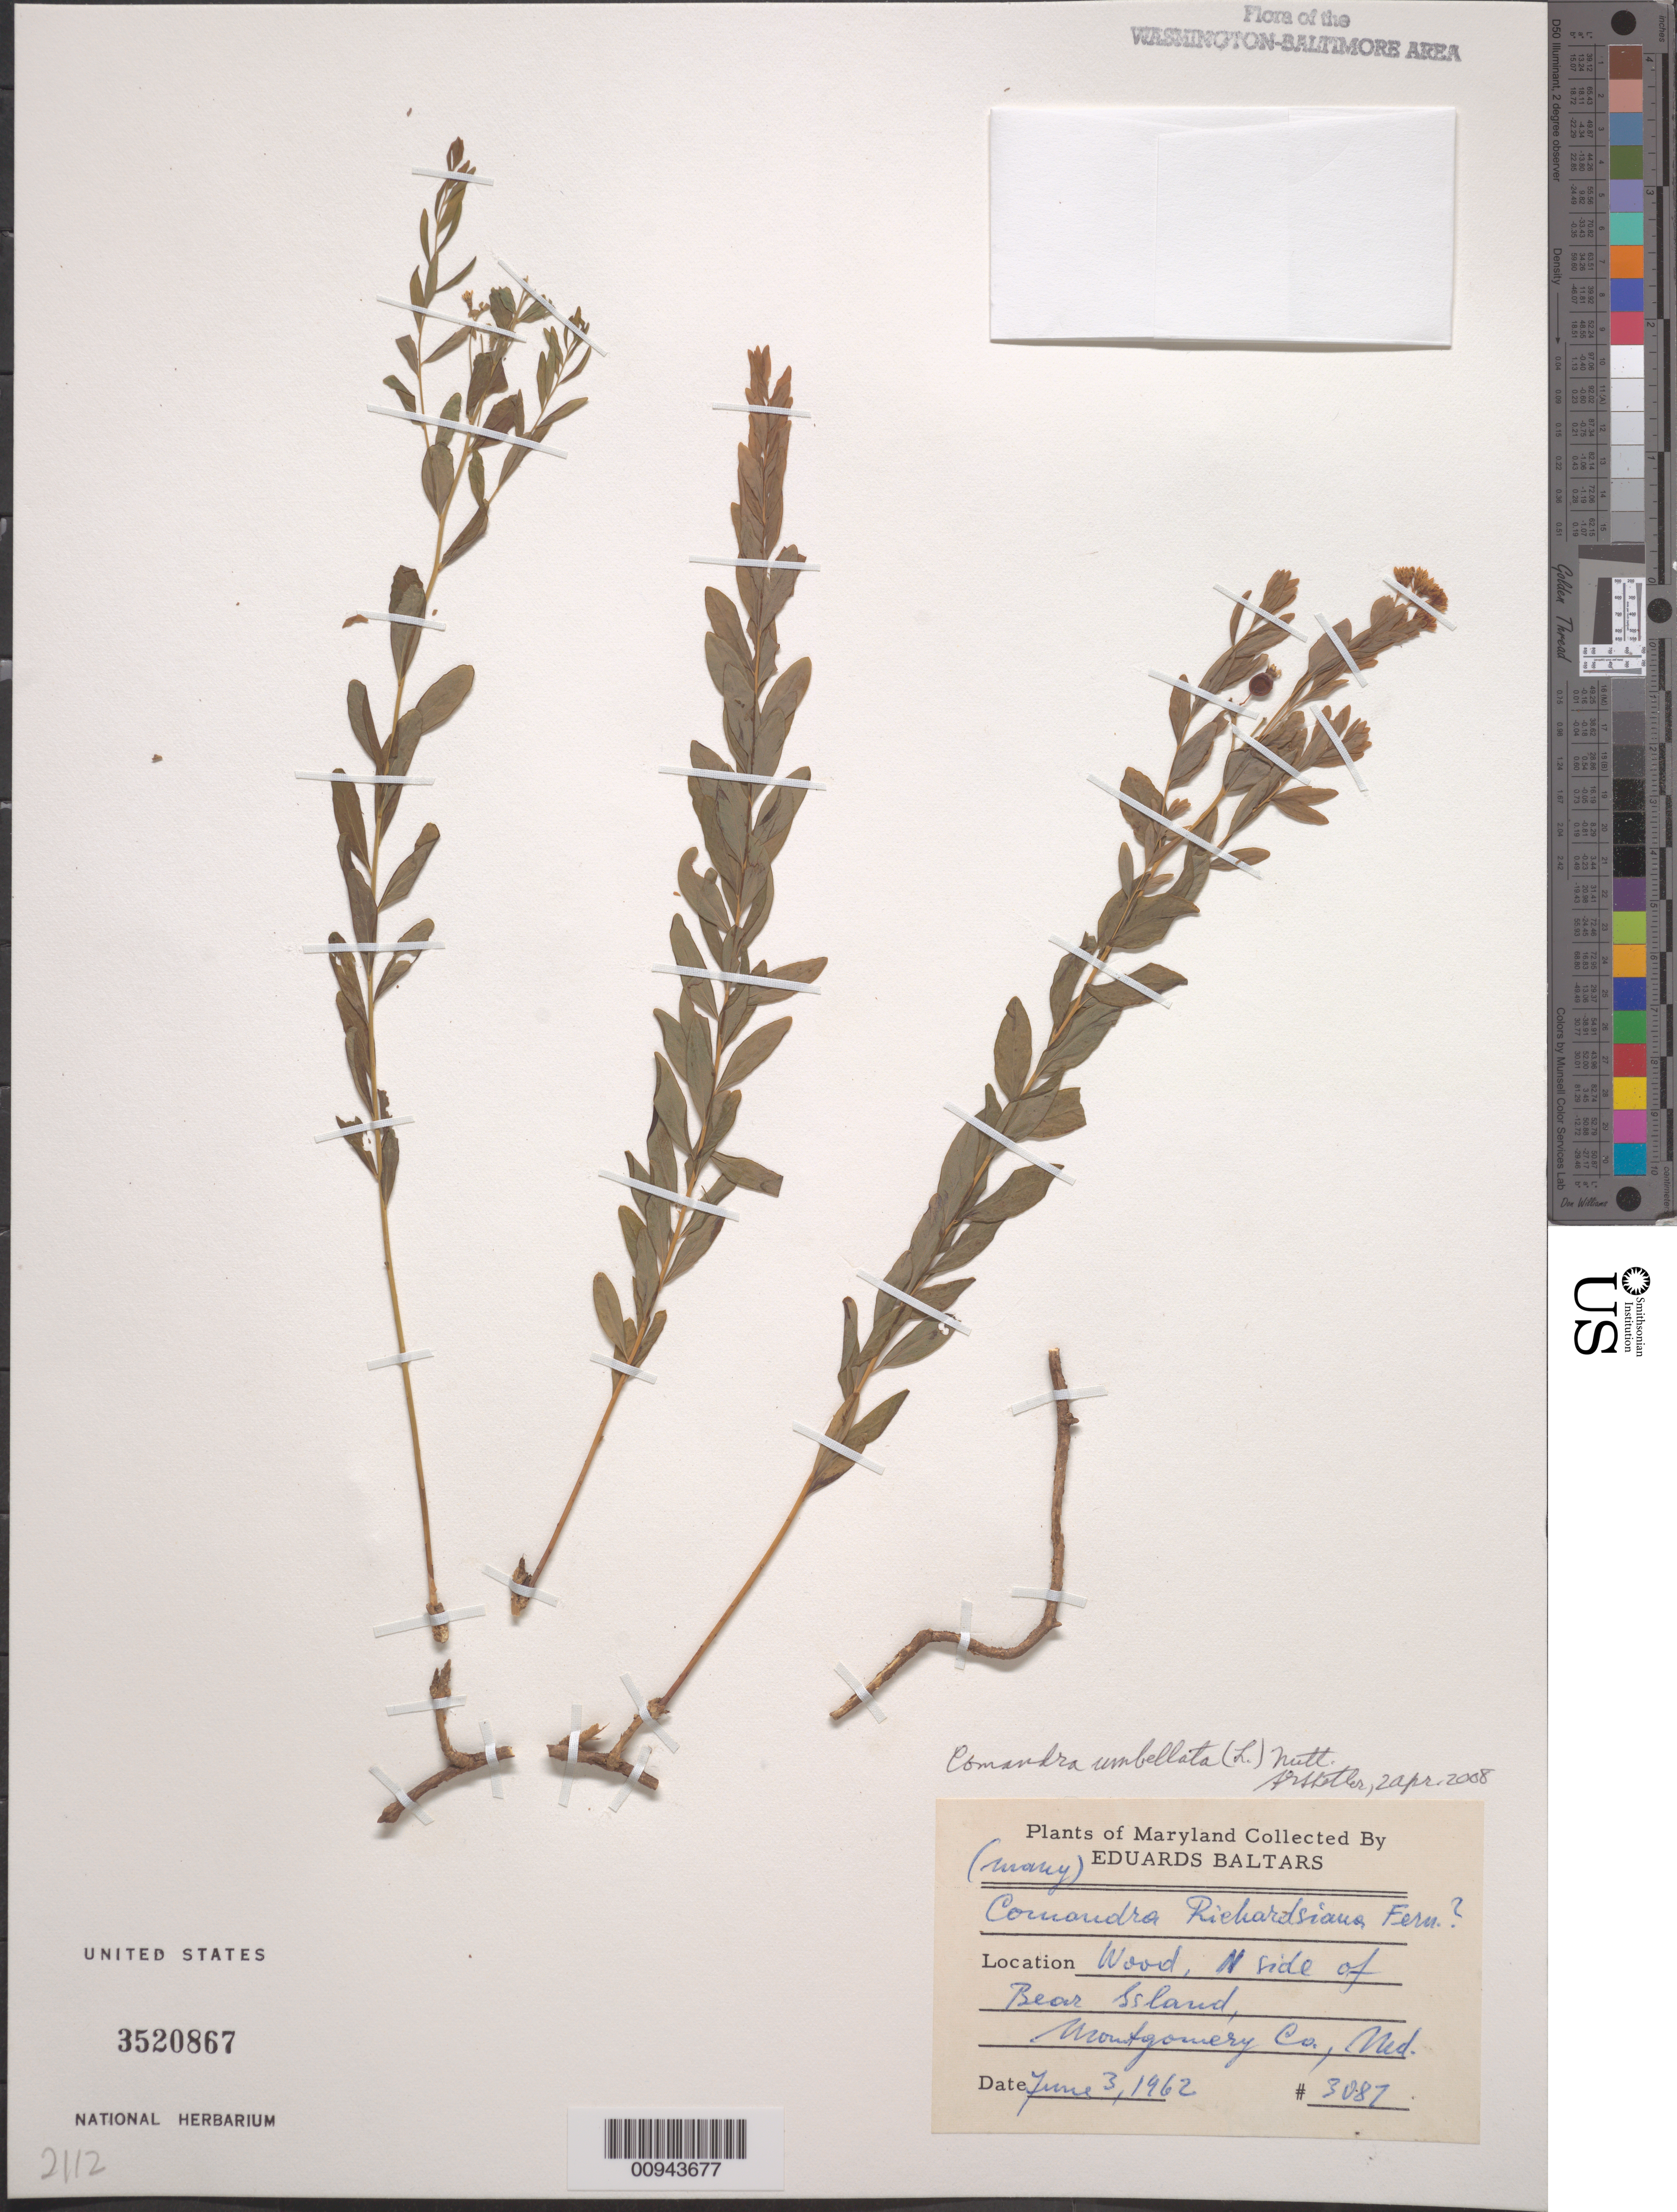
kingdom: Plantae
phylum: Tracheophyta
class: Magnoliopsida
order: Santalales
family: Comandraceae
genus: Comandra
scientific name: Comandra umbellata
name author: (L.) Nutt.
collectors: E. Baltars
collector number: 3087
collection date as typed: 03 Jun 1962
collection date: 1962-06-03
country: United States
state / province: Maryland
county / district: Montgomery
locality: N side of Bear Island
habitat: wood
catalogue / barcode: US 3520867